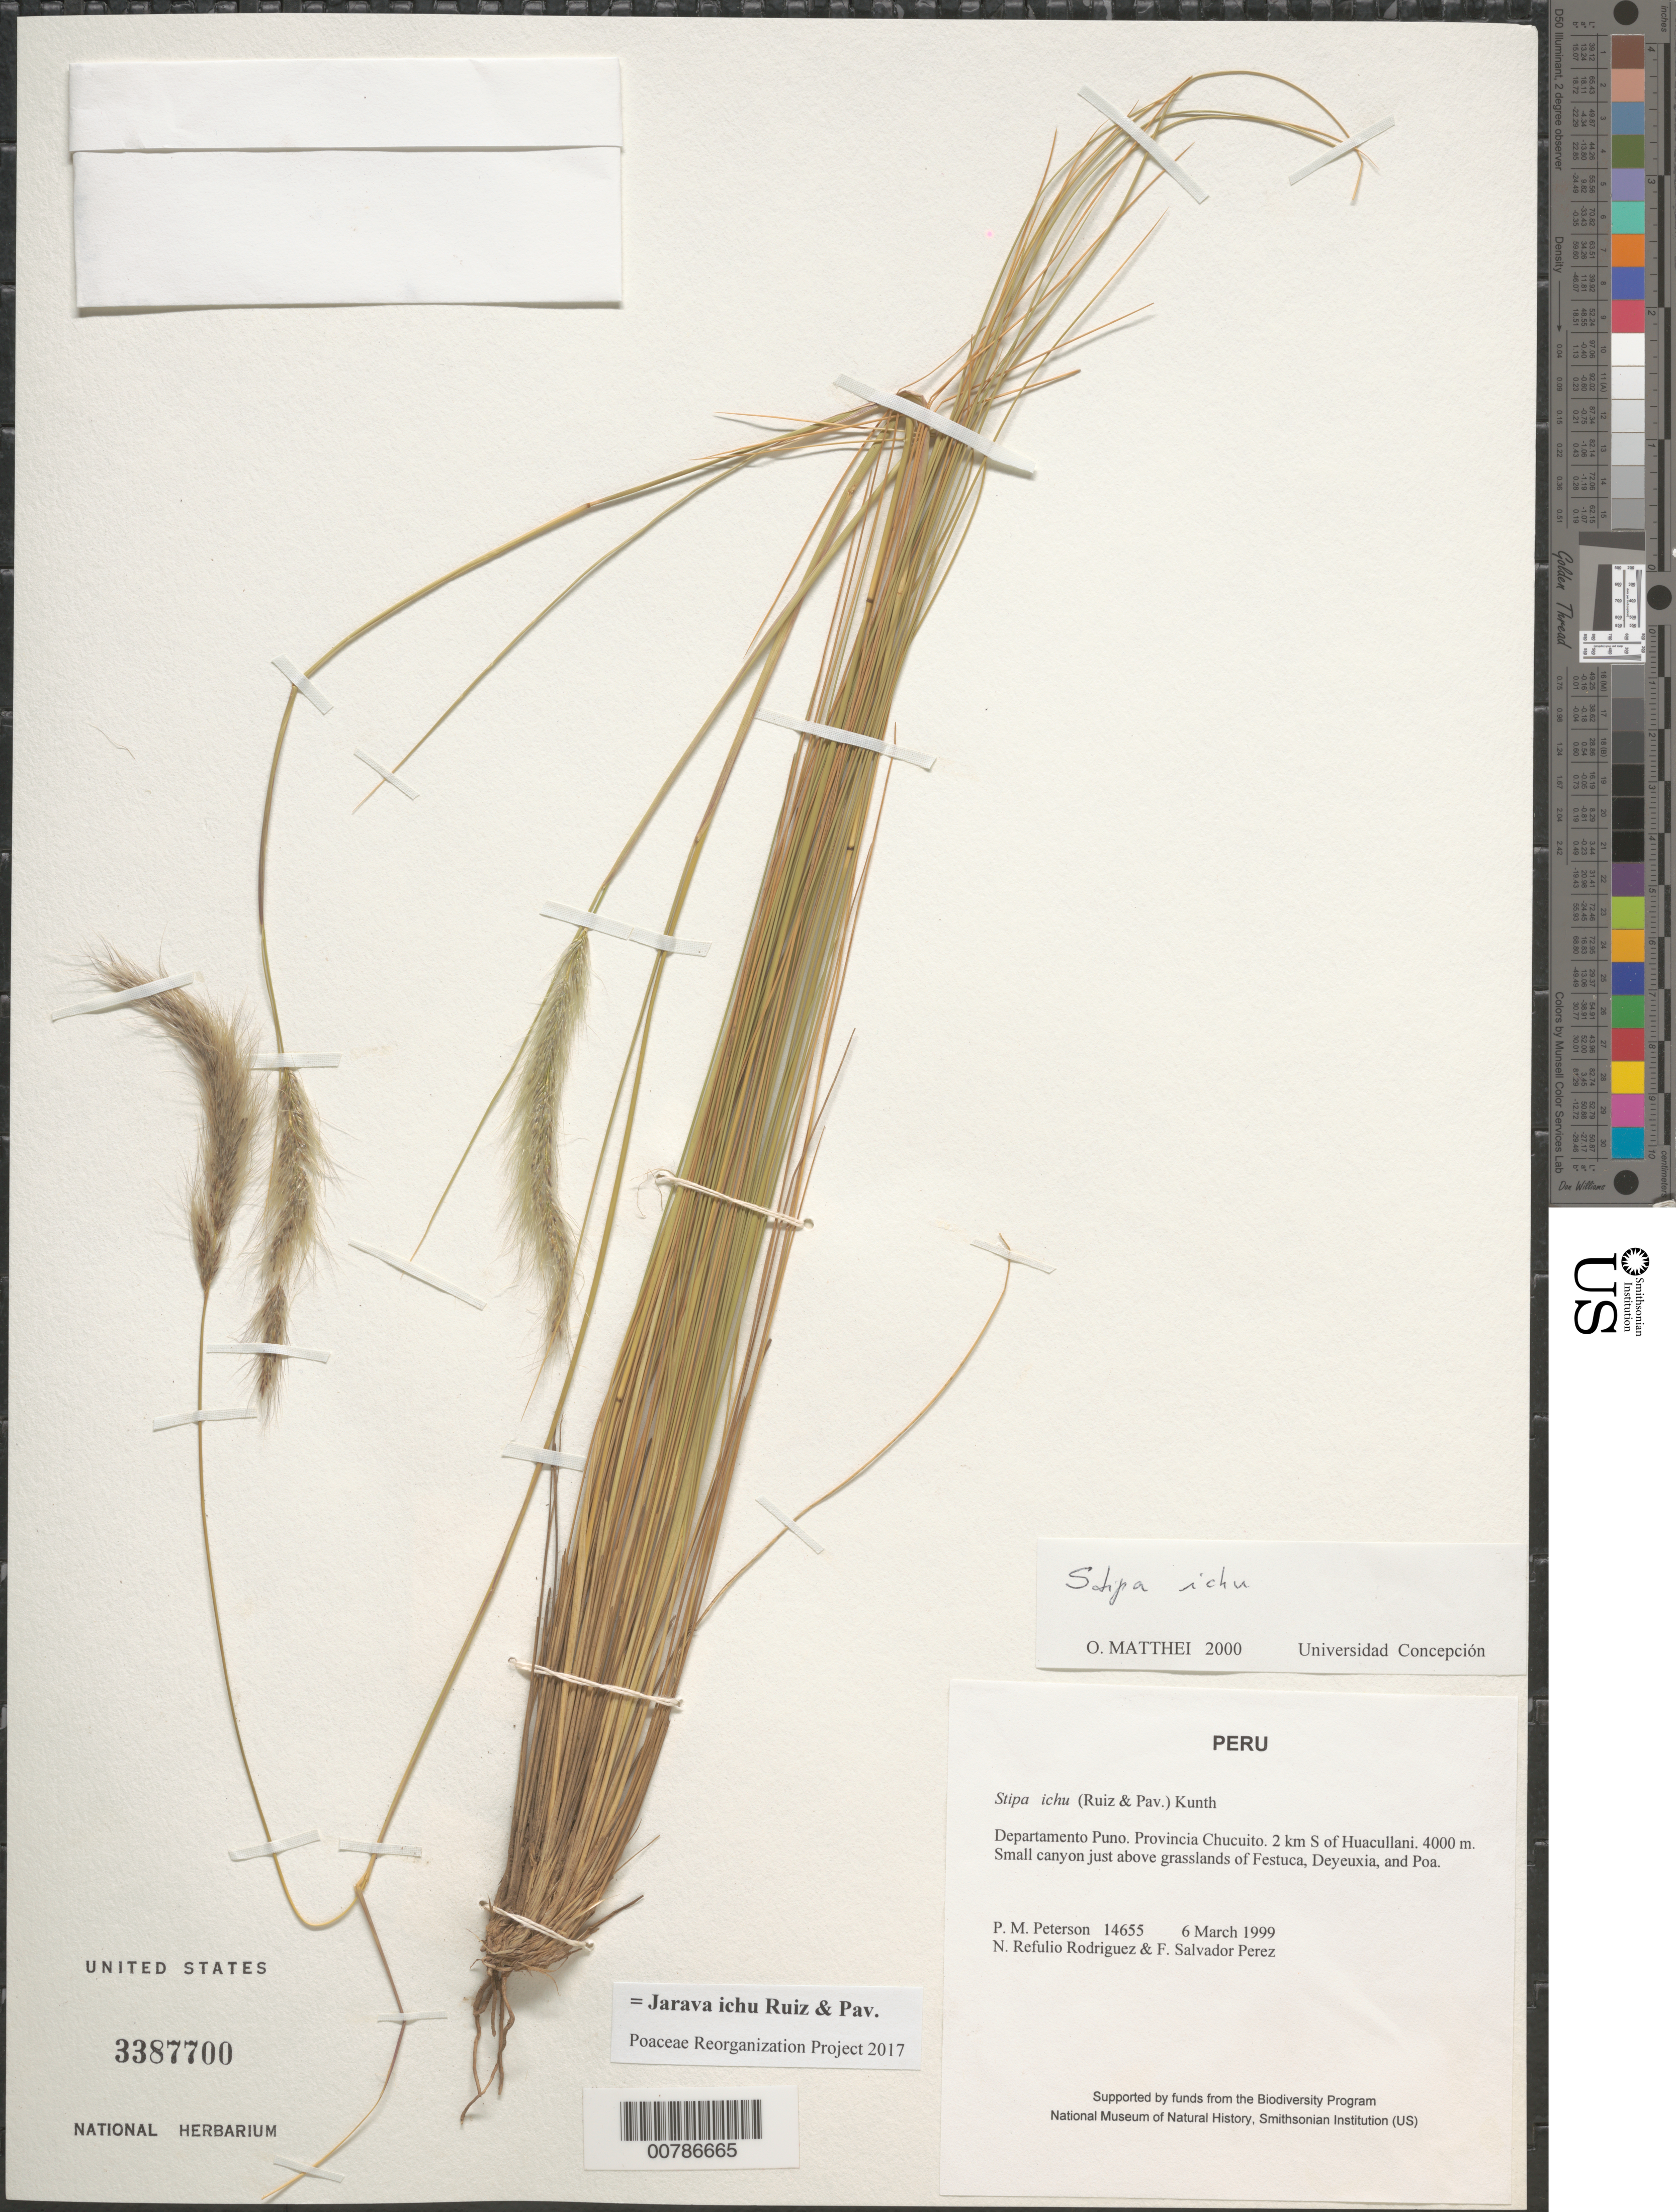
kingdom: Plantae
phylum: Tracheophyta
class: Liliopsida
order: Poales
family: Poaceae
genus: Jarava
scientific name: Jarava ichu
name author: Ruiz & Pav.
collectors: P. M. Peterson, N. Refulio-Rodríguez & F. Salvador Perez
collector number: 14655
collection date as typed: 06 Mar 1999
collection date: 1999-03-06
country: Peru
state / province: Puno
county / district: Chucuito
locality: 2 km S of Huacullani.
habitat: Small canyon just above grasslands of Festuca, Deyeuxia and Poa.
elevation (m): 4000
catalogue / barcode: US 3387700